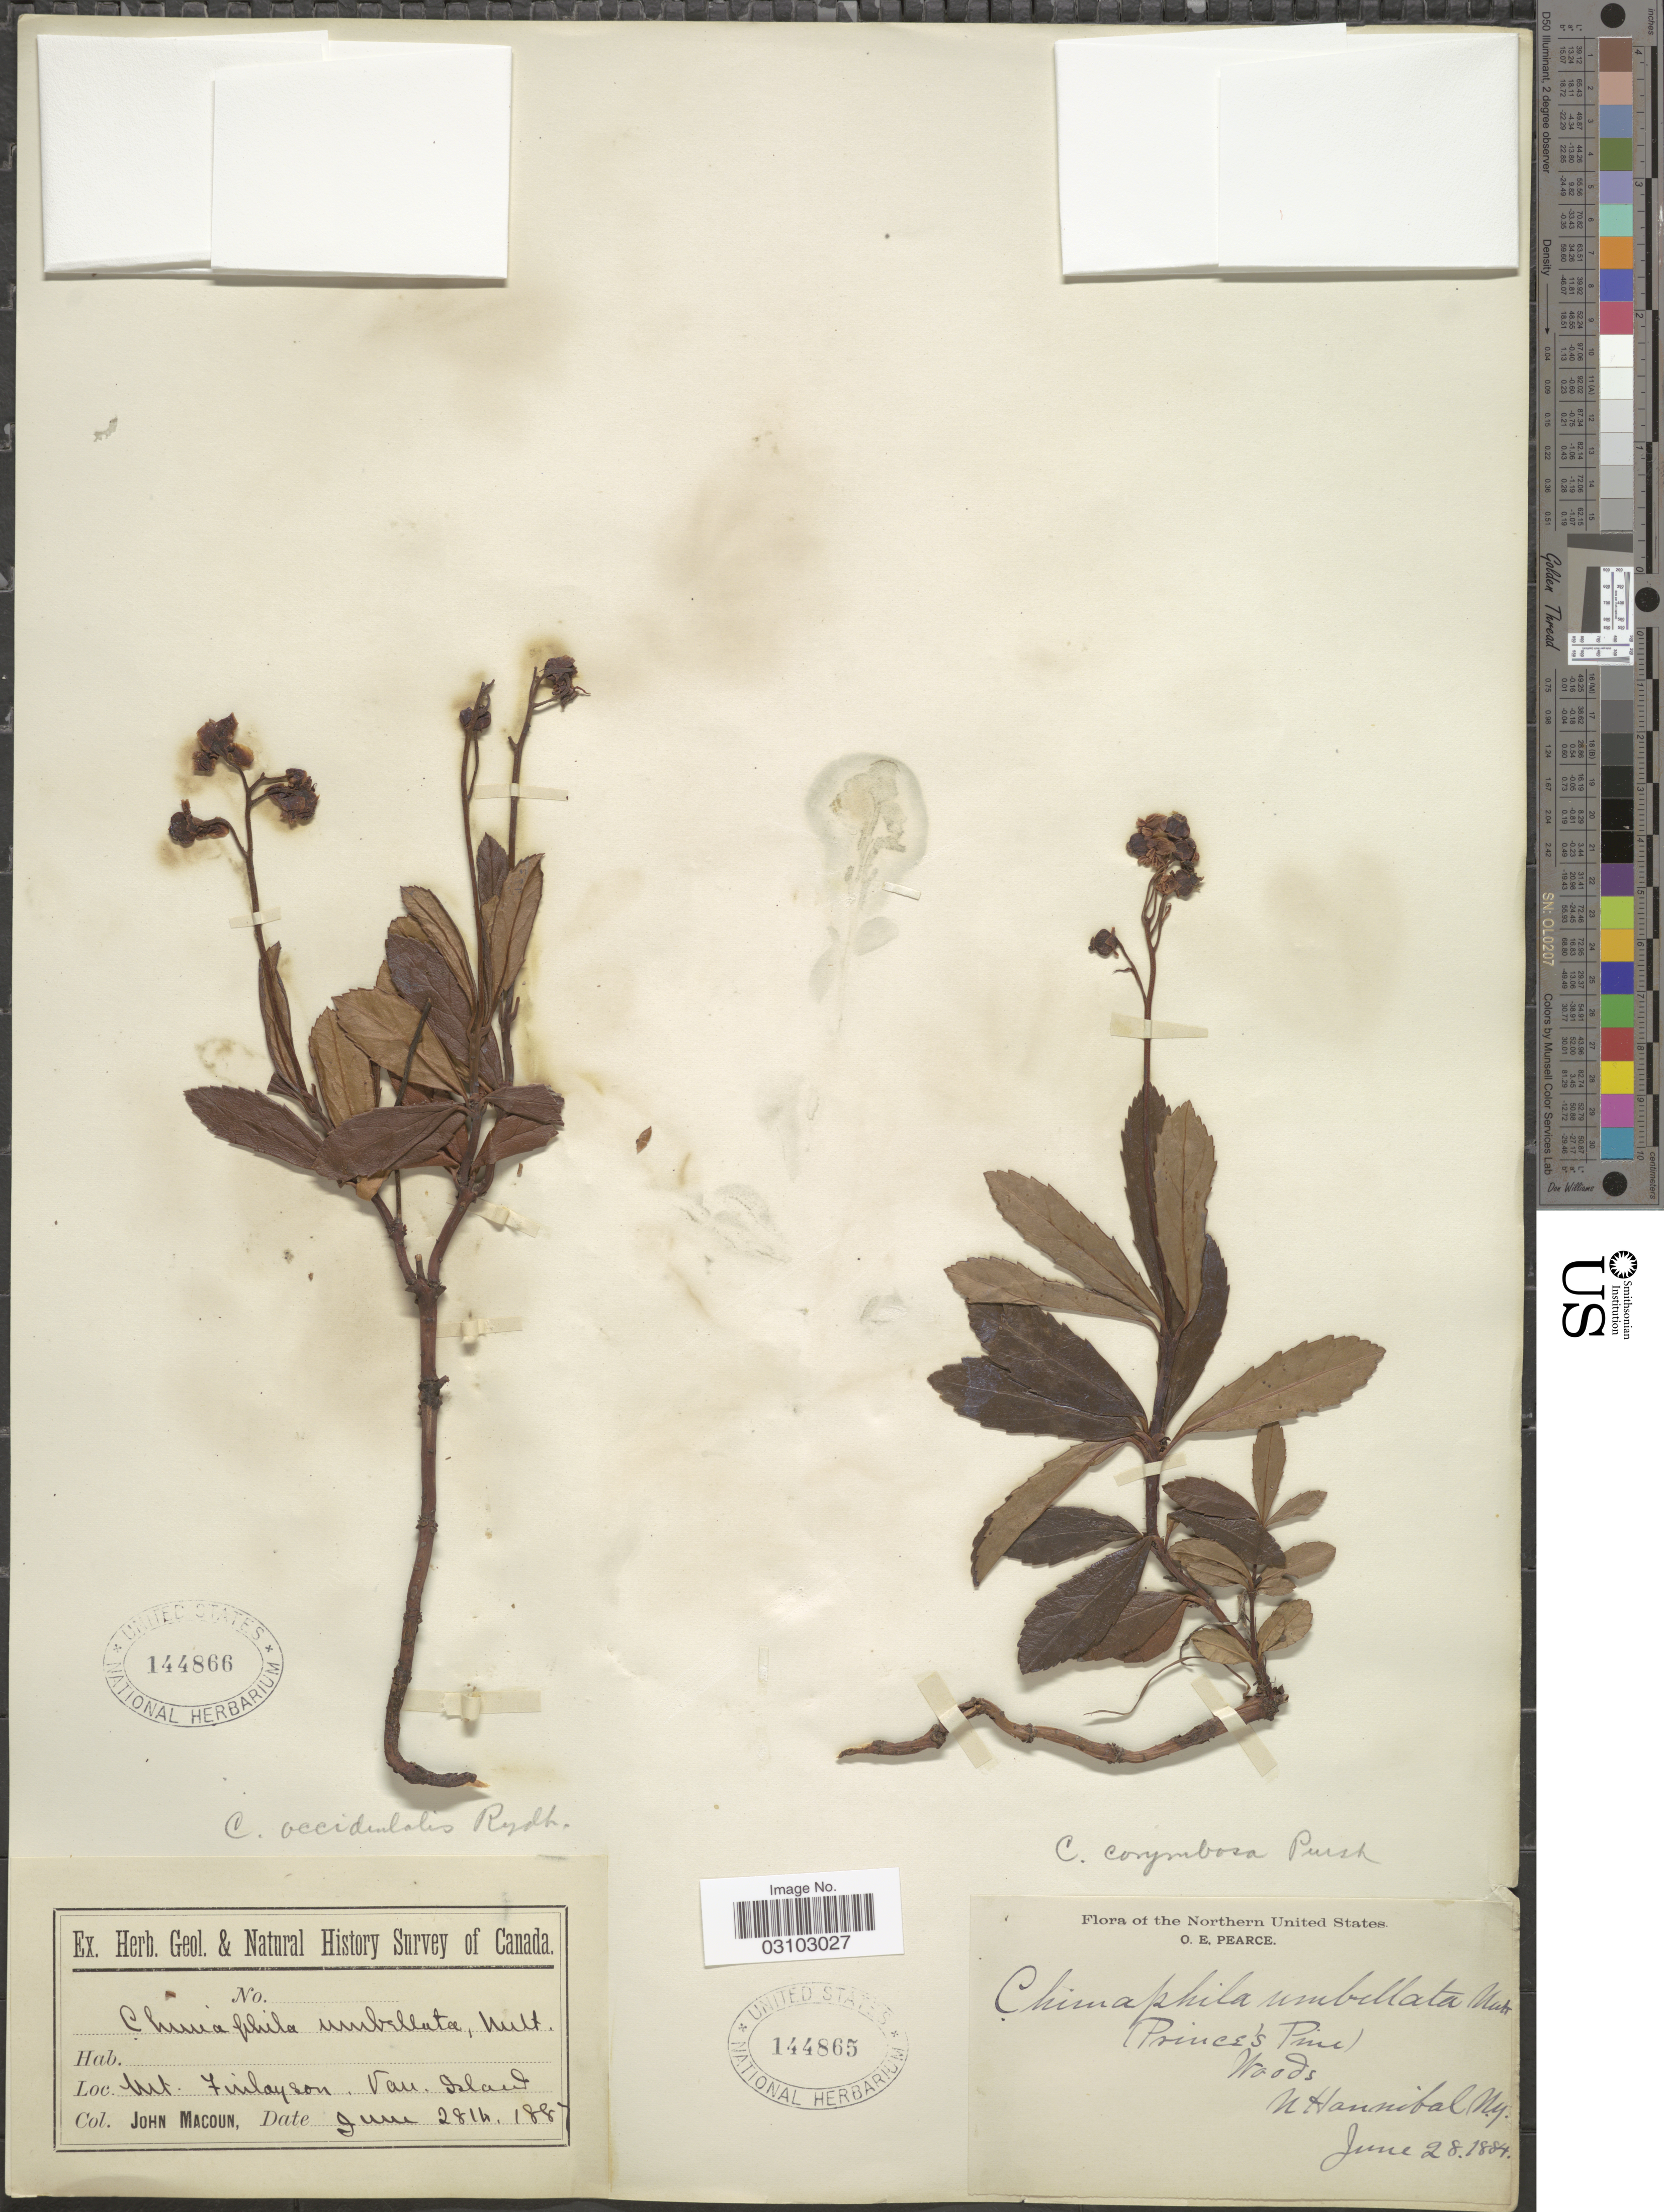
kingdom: Plantae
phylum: Tracheophyta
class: Magnoliopsida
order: Ericales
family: Ericaceae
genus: Chimaphila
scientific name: Chimaphila umbellata subsp. occidentalis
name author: (Rydb.) Hultén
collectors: O. E. Pearce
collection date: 1884-06-28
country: United States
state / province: New York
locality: Northern United States. (Prince's Pine) Woods. N. Hannibal.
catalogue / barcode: US 144865